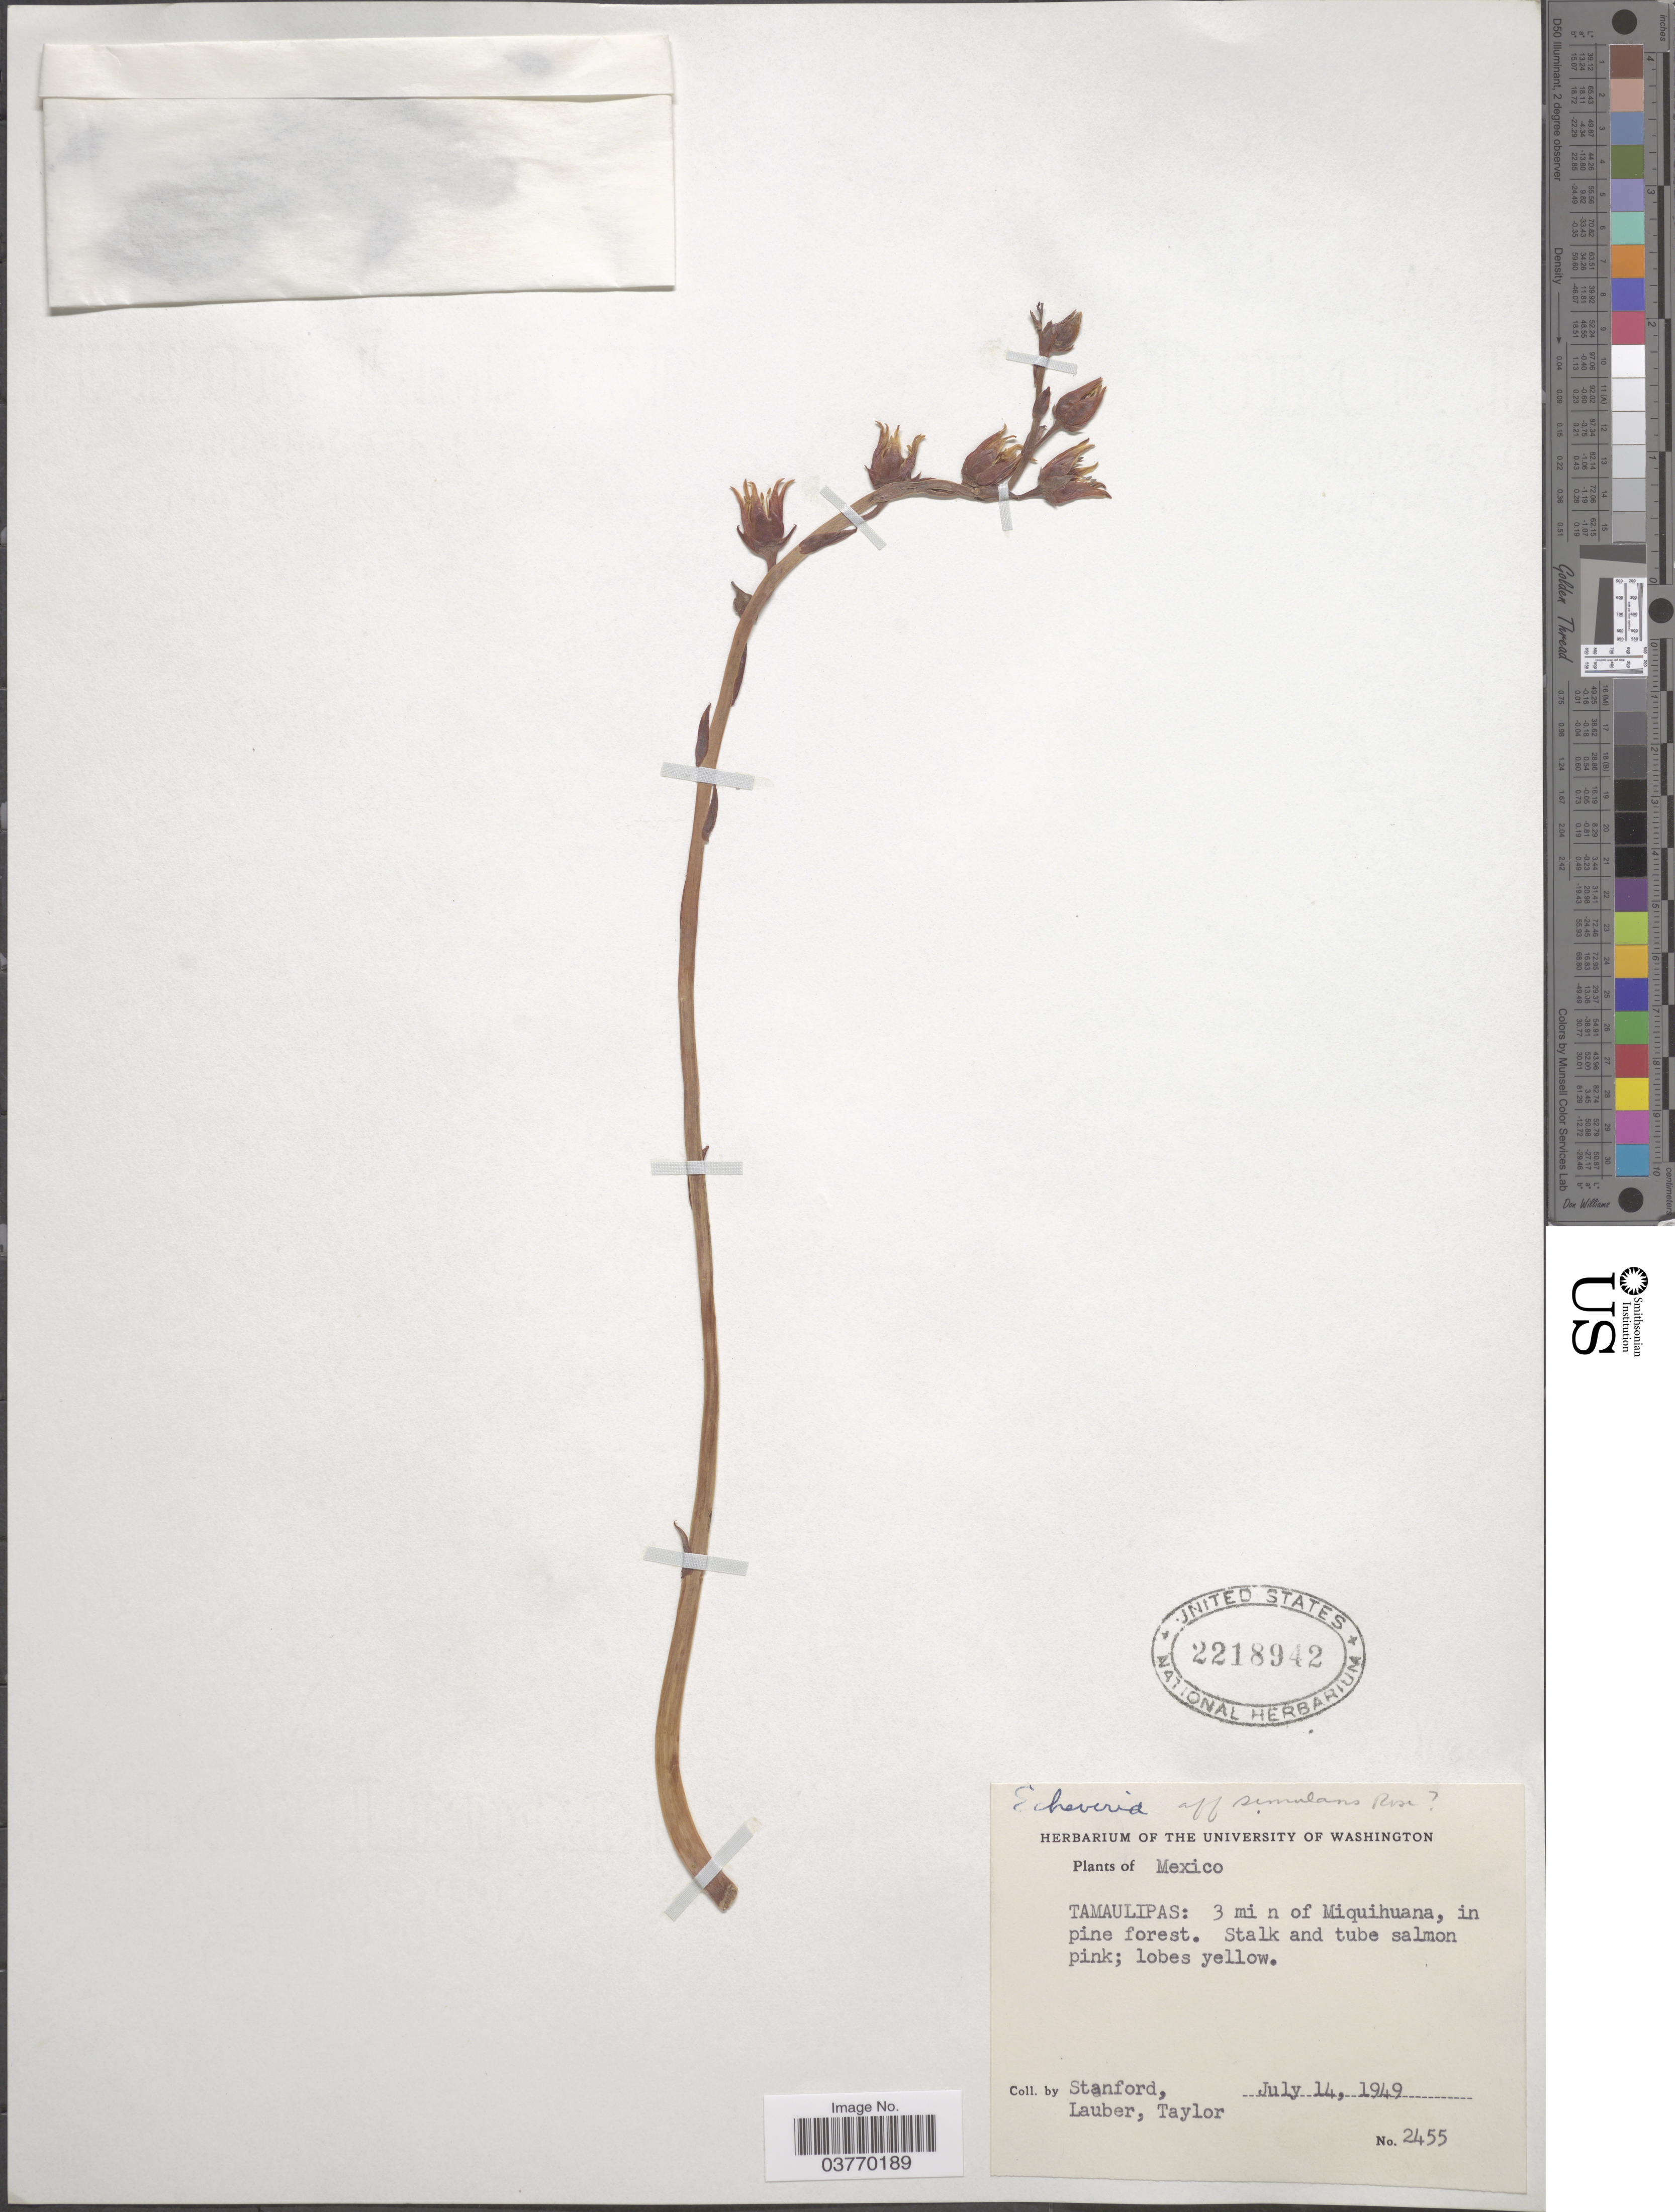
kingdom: Plantae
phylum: Tracheophyta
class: Magnoliopsida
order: Saxifragales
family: Crassulaceae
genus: Echeveria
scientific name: Echeveria elegans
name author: Rose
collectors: -. Stanford, Lauber, -- & -- Taylor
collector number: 2455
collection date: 1949-07-14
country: Mexico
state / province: Tamaulipas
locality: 3 mi n of Miquihuana, in pine forest.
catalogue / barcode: US 2218942